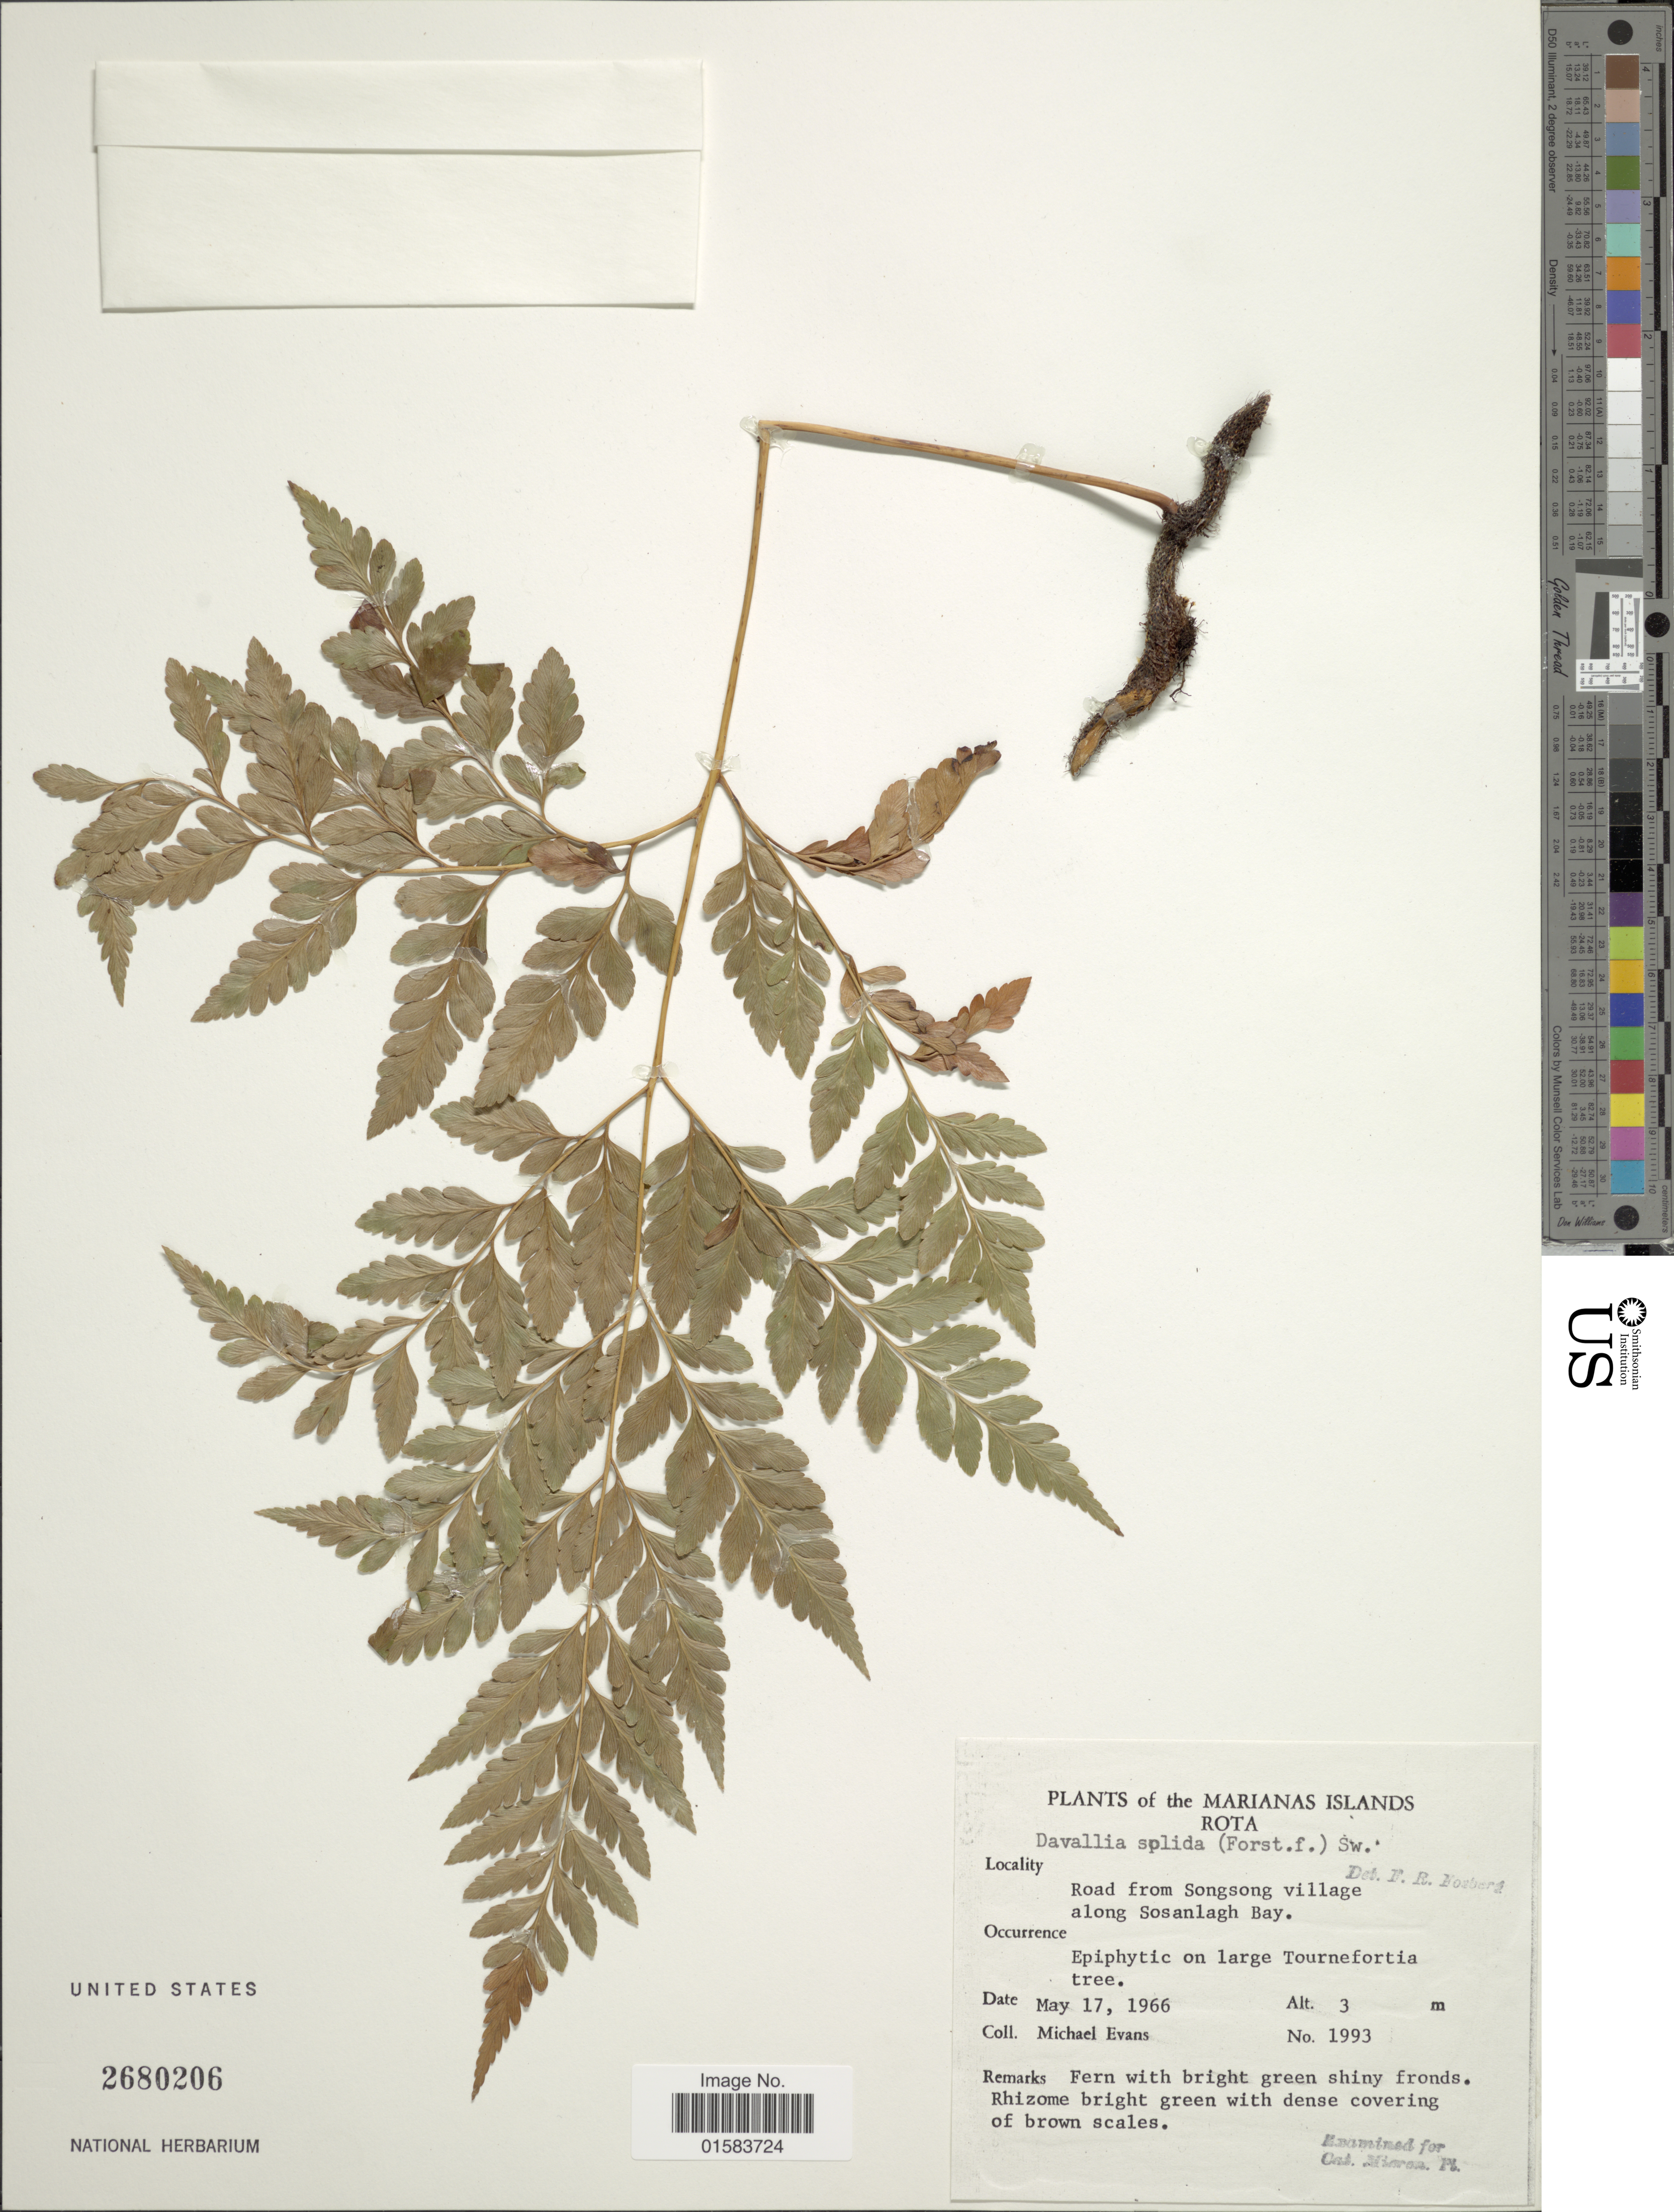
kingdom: Plantae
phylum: Tracheophyta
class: Polypodiopsida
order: Polypodiales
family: Davalliaceae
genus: Davallia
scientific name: Davallia solida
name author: (G. Forst.) Sw.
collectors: M. Evans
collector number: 1993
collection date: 1966-05-17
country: Northern Mariana Islands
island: Rota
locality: Rota, Road from Songsong Village along Sosanlagh Bay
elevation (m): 3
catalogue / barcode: US 2680206